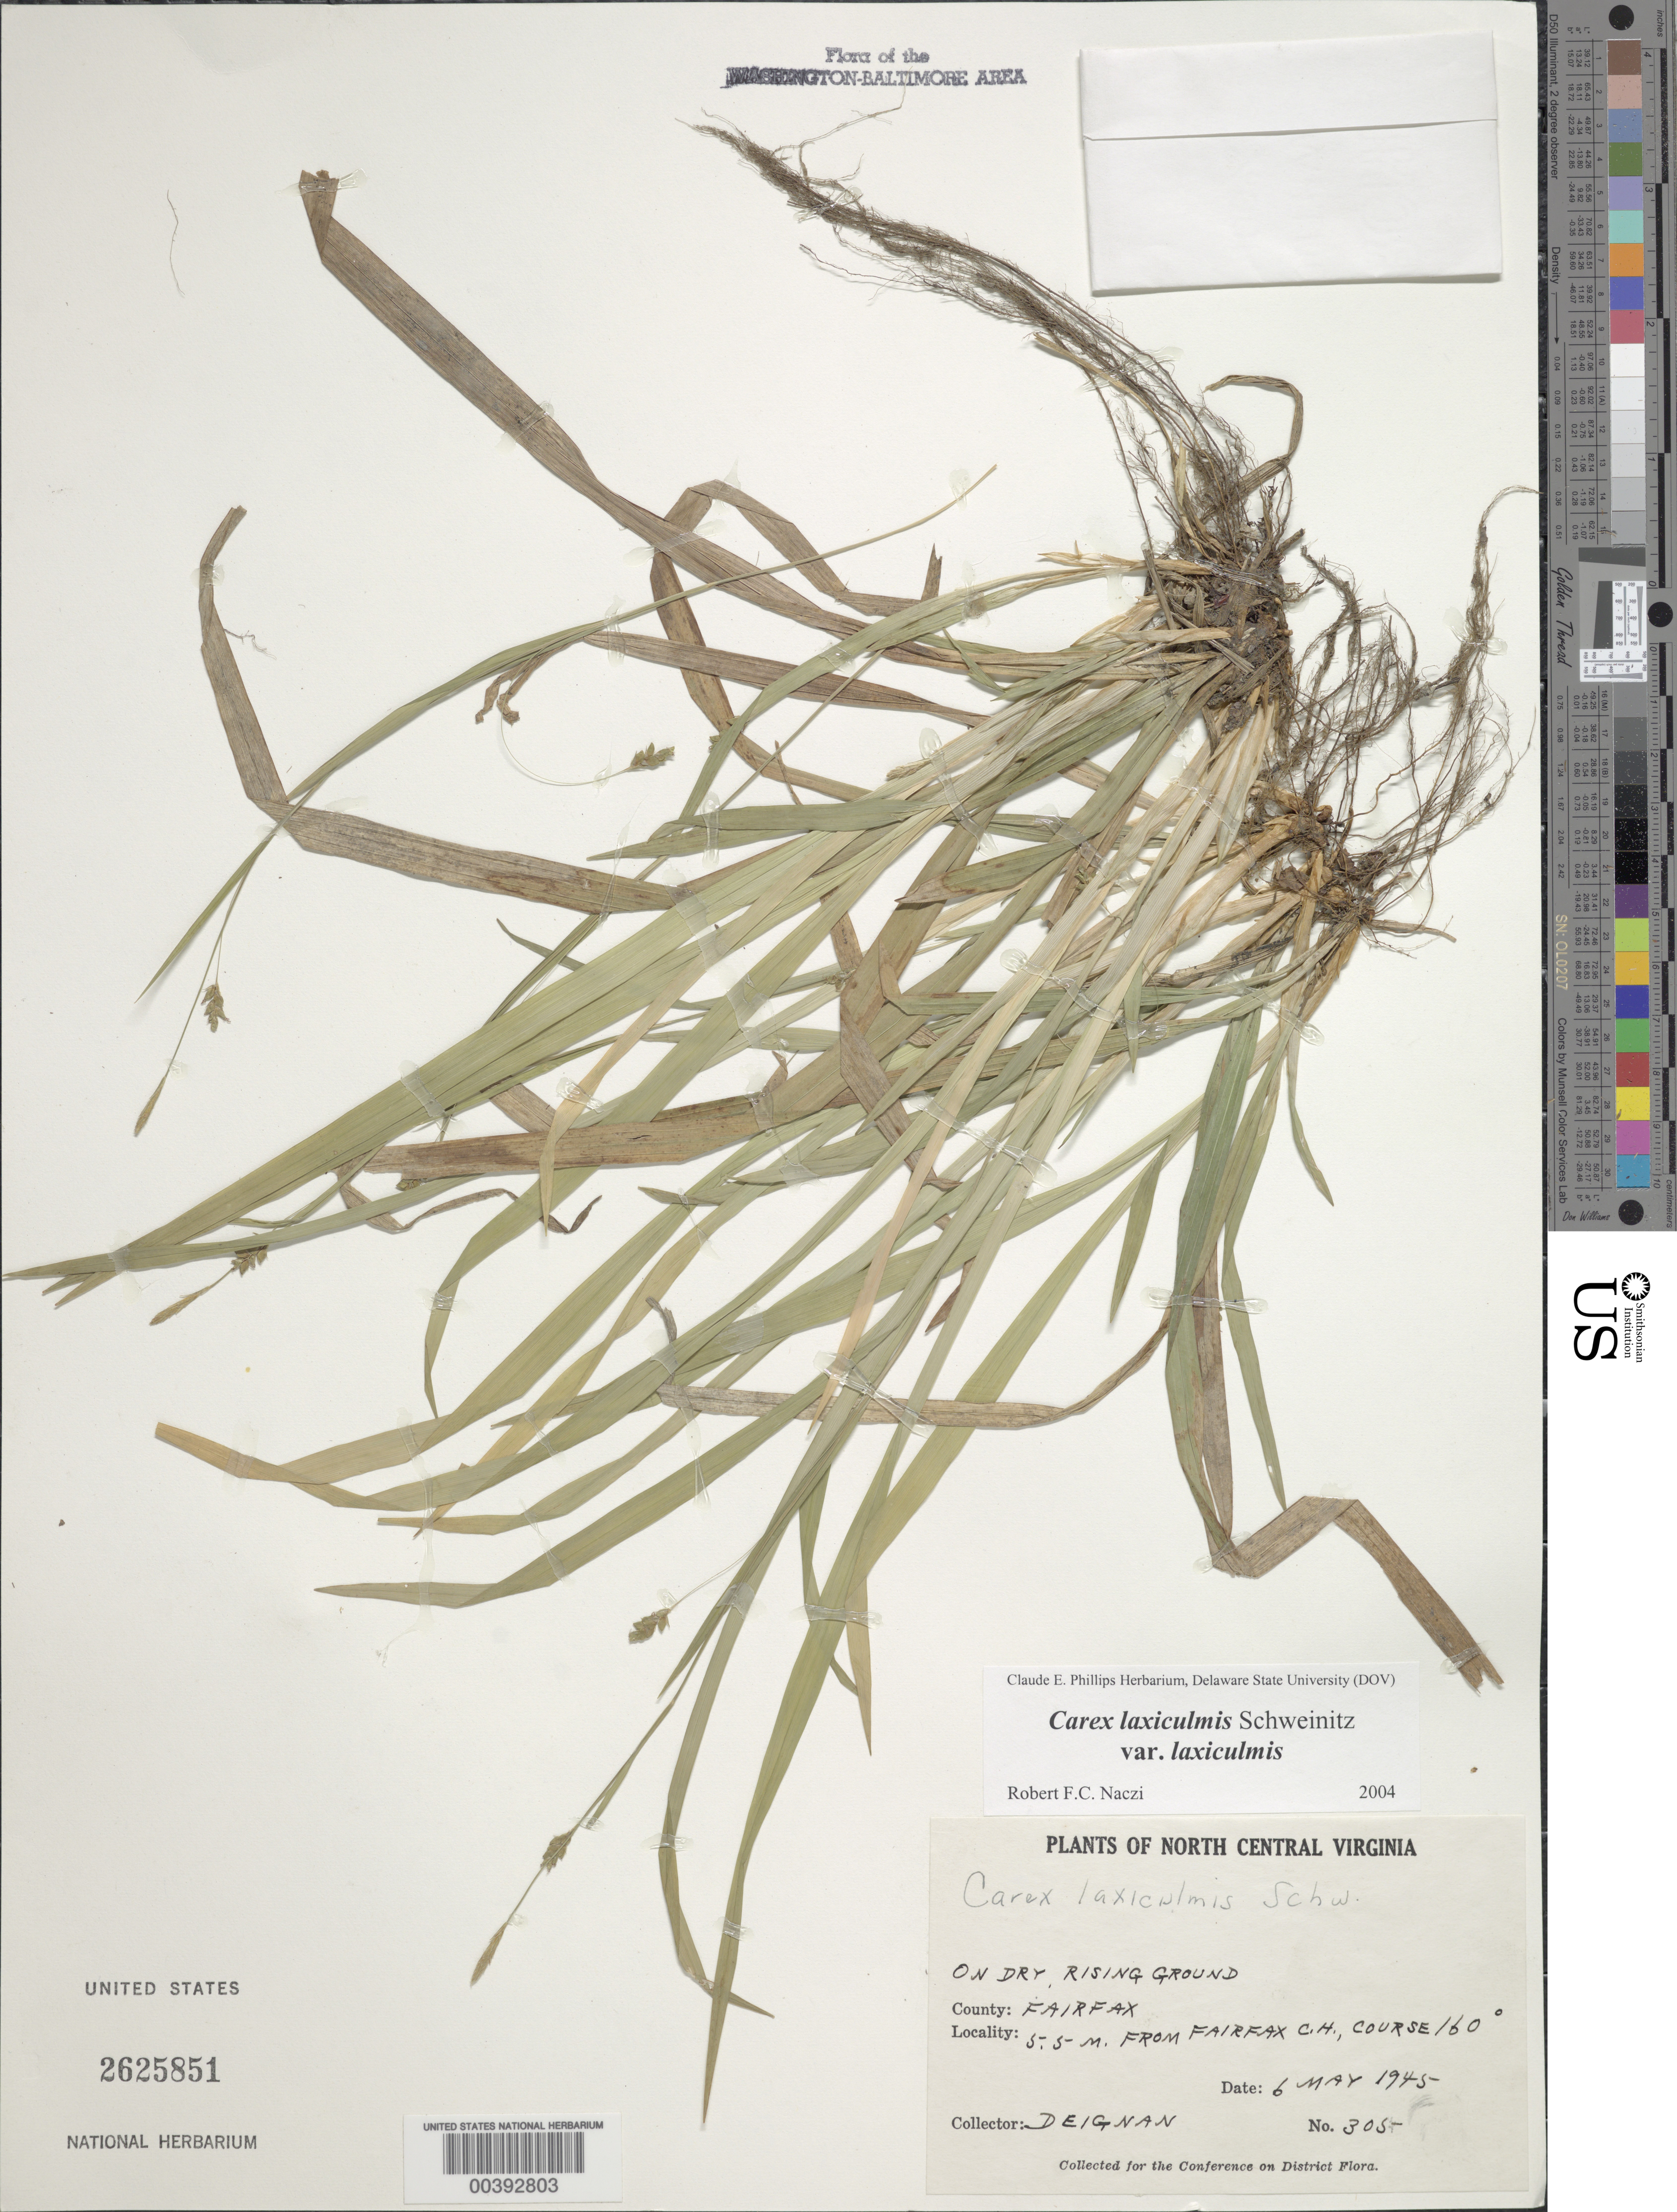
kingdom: Plantae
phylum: Tracheophyta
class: Liliopsida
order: Poales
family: Cyperaceae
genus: Carex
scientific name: Carex laxiculmis var. copulata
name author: (L.H. Bailey) Fernald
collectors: H. Deignan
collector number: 305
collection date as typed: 06 May 1945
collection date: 1945-05-06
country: United States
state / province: Virginia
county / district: Fairfax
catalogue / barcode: US 2625851